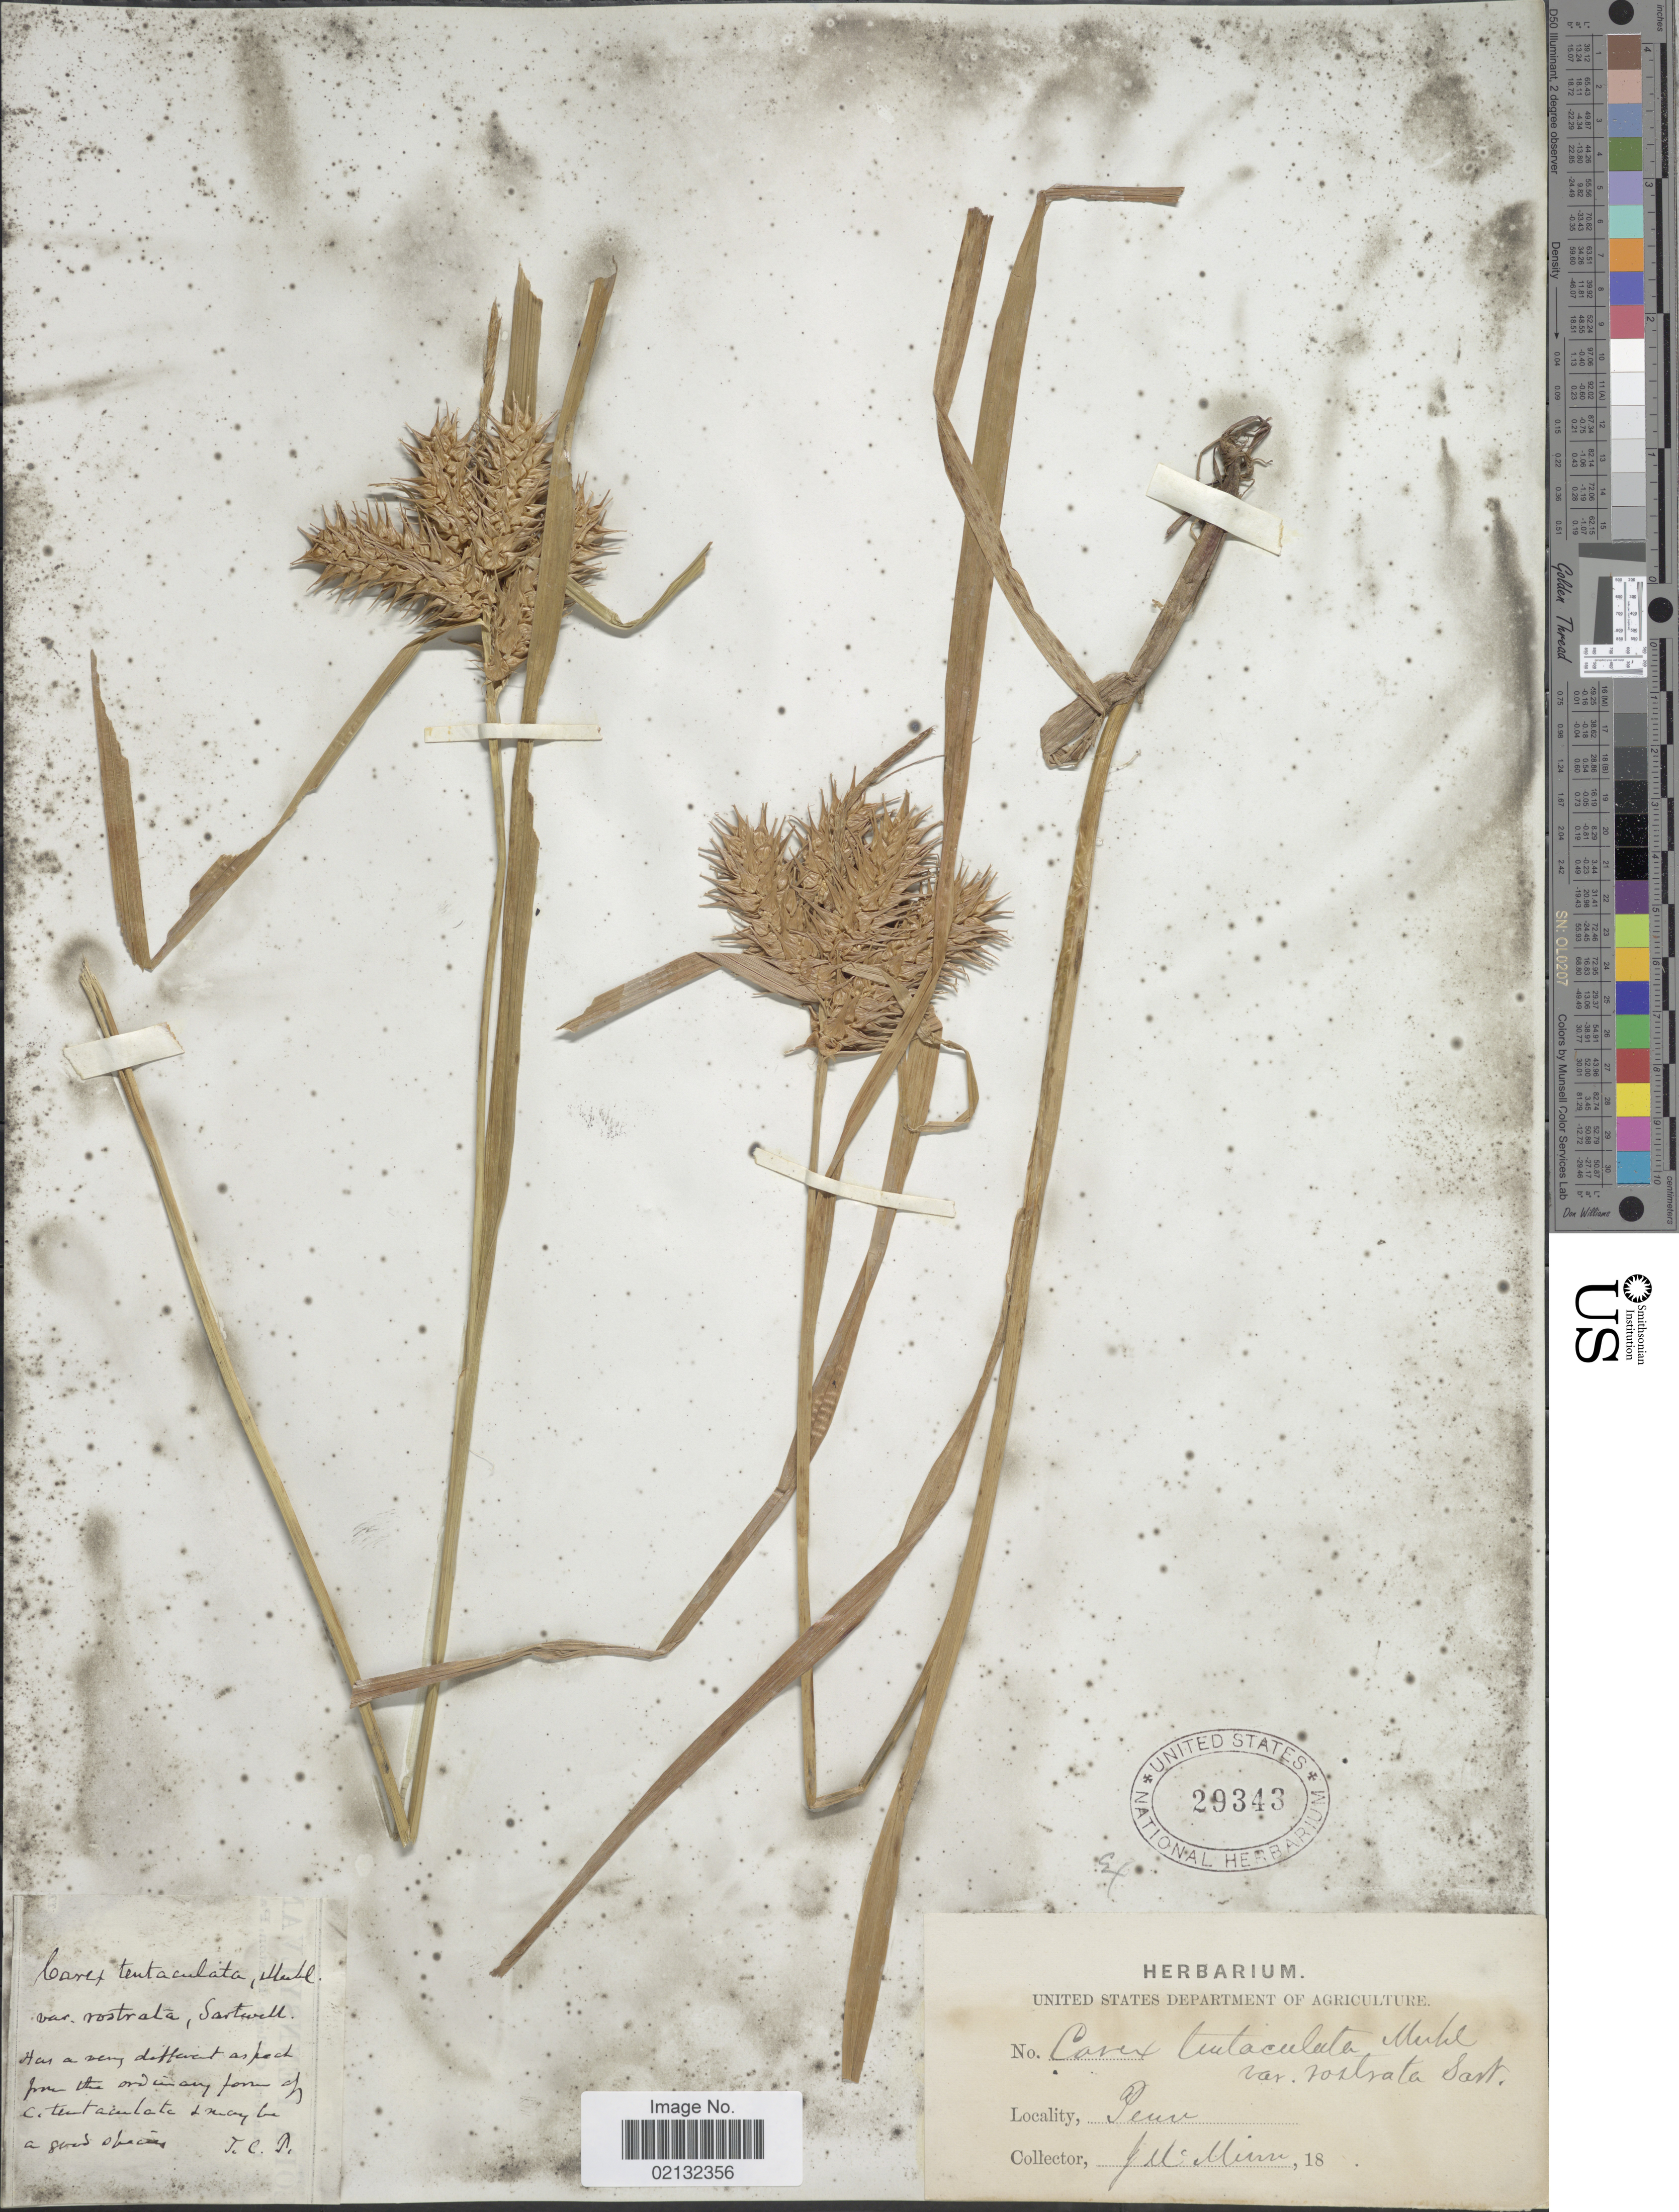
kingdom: Plantae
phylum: Tracheophyta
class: Liliopsida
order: Poales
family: Cyperaceae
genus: Carex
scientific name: Carex rostrata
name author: Stokes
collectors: J. Minn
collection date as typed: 18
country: United States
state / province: Pennsylvania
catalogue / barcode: US 29343